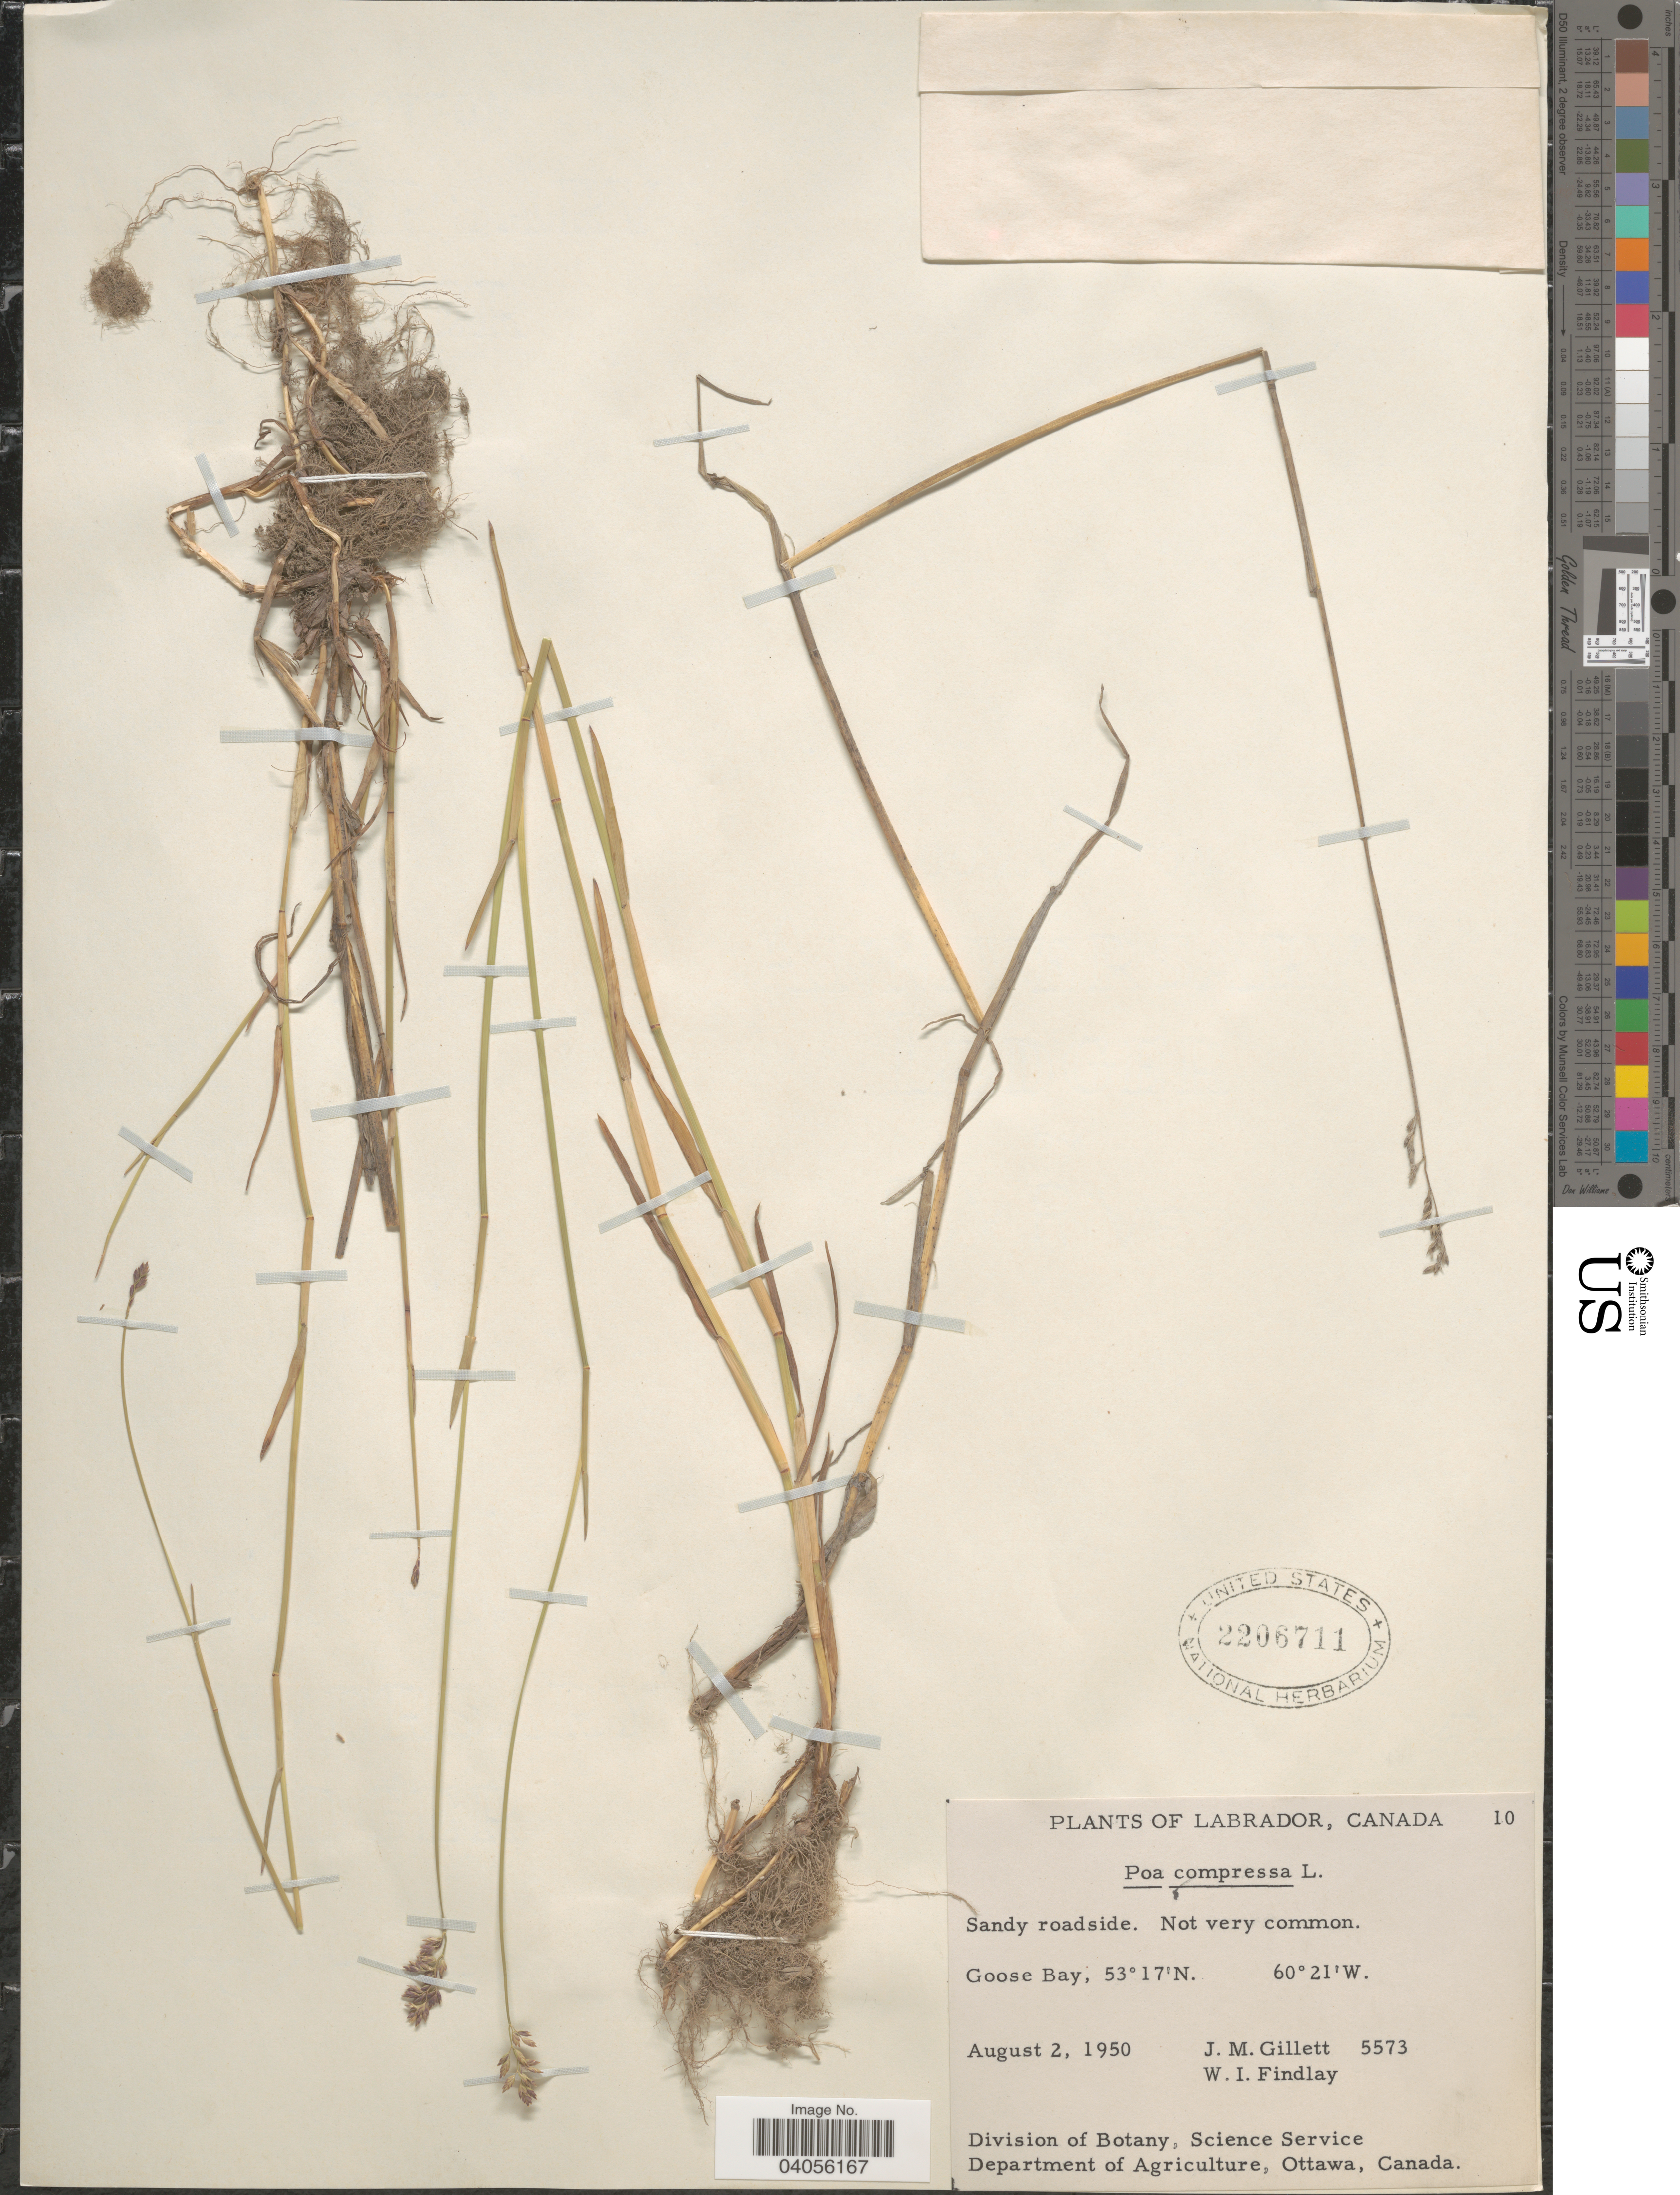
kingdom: Plantae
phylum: Tracheophyta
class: Liliopsida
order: Poales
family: Poaceae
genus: Poa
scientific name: Poa compressa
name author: L.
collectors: J. M. Gillett & W. Findlay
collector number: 5573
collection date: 1950-08-02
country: Canada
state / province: Newfoundland and Labrador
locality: Labrador. Goose Bay.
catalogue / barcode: US 2206711